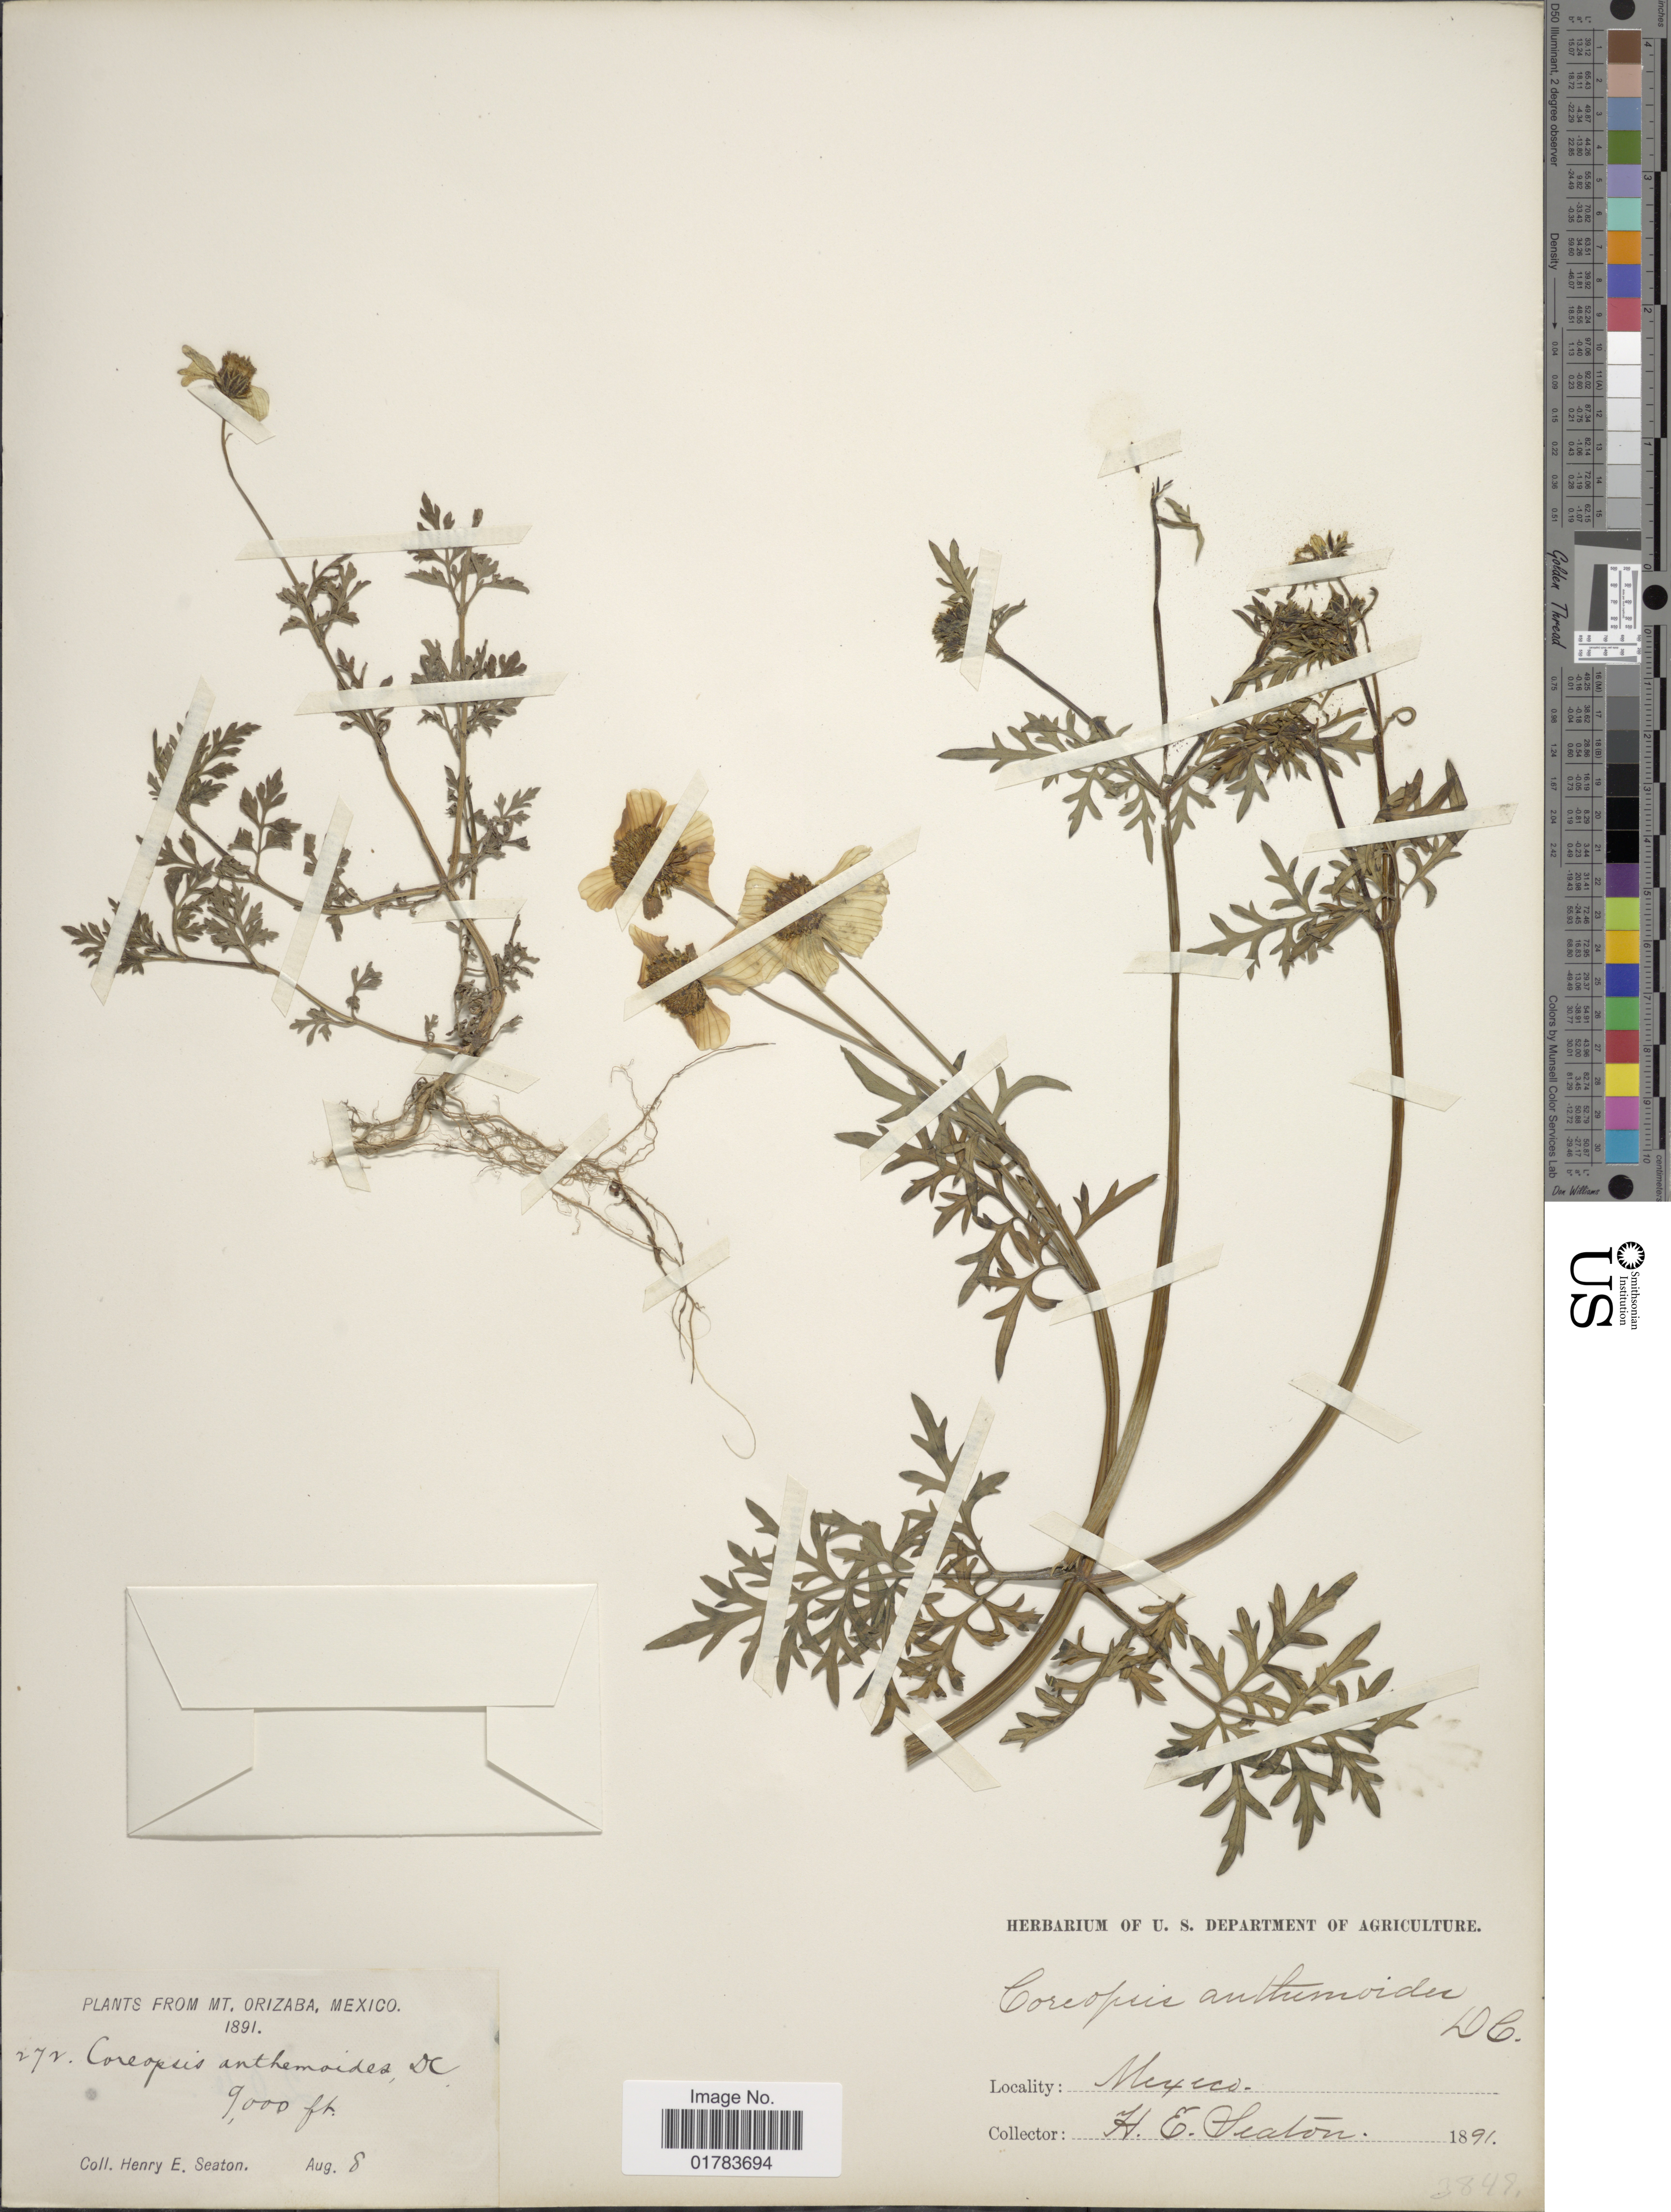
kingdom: Plantae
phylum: Tracheophyta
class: Magnoliopsida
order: Asterales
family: Asteraceae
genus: Coreopsis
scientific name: Coreopsis anthemoides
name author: DC.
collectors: H. E. Seaton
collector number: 272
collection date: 1891-08-08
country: Mexico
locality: Mt. Orizaba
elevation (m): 2743